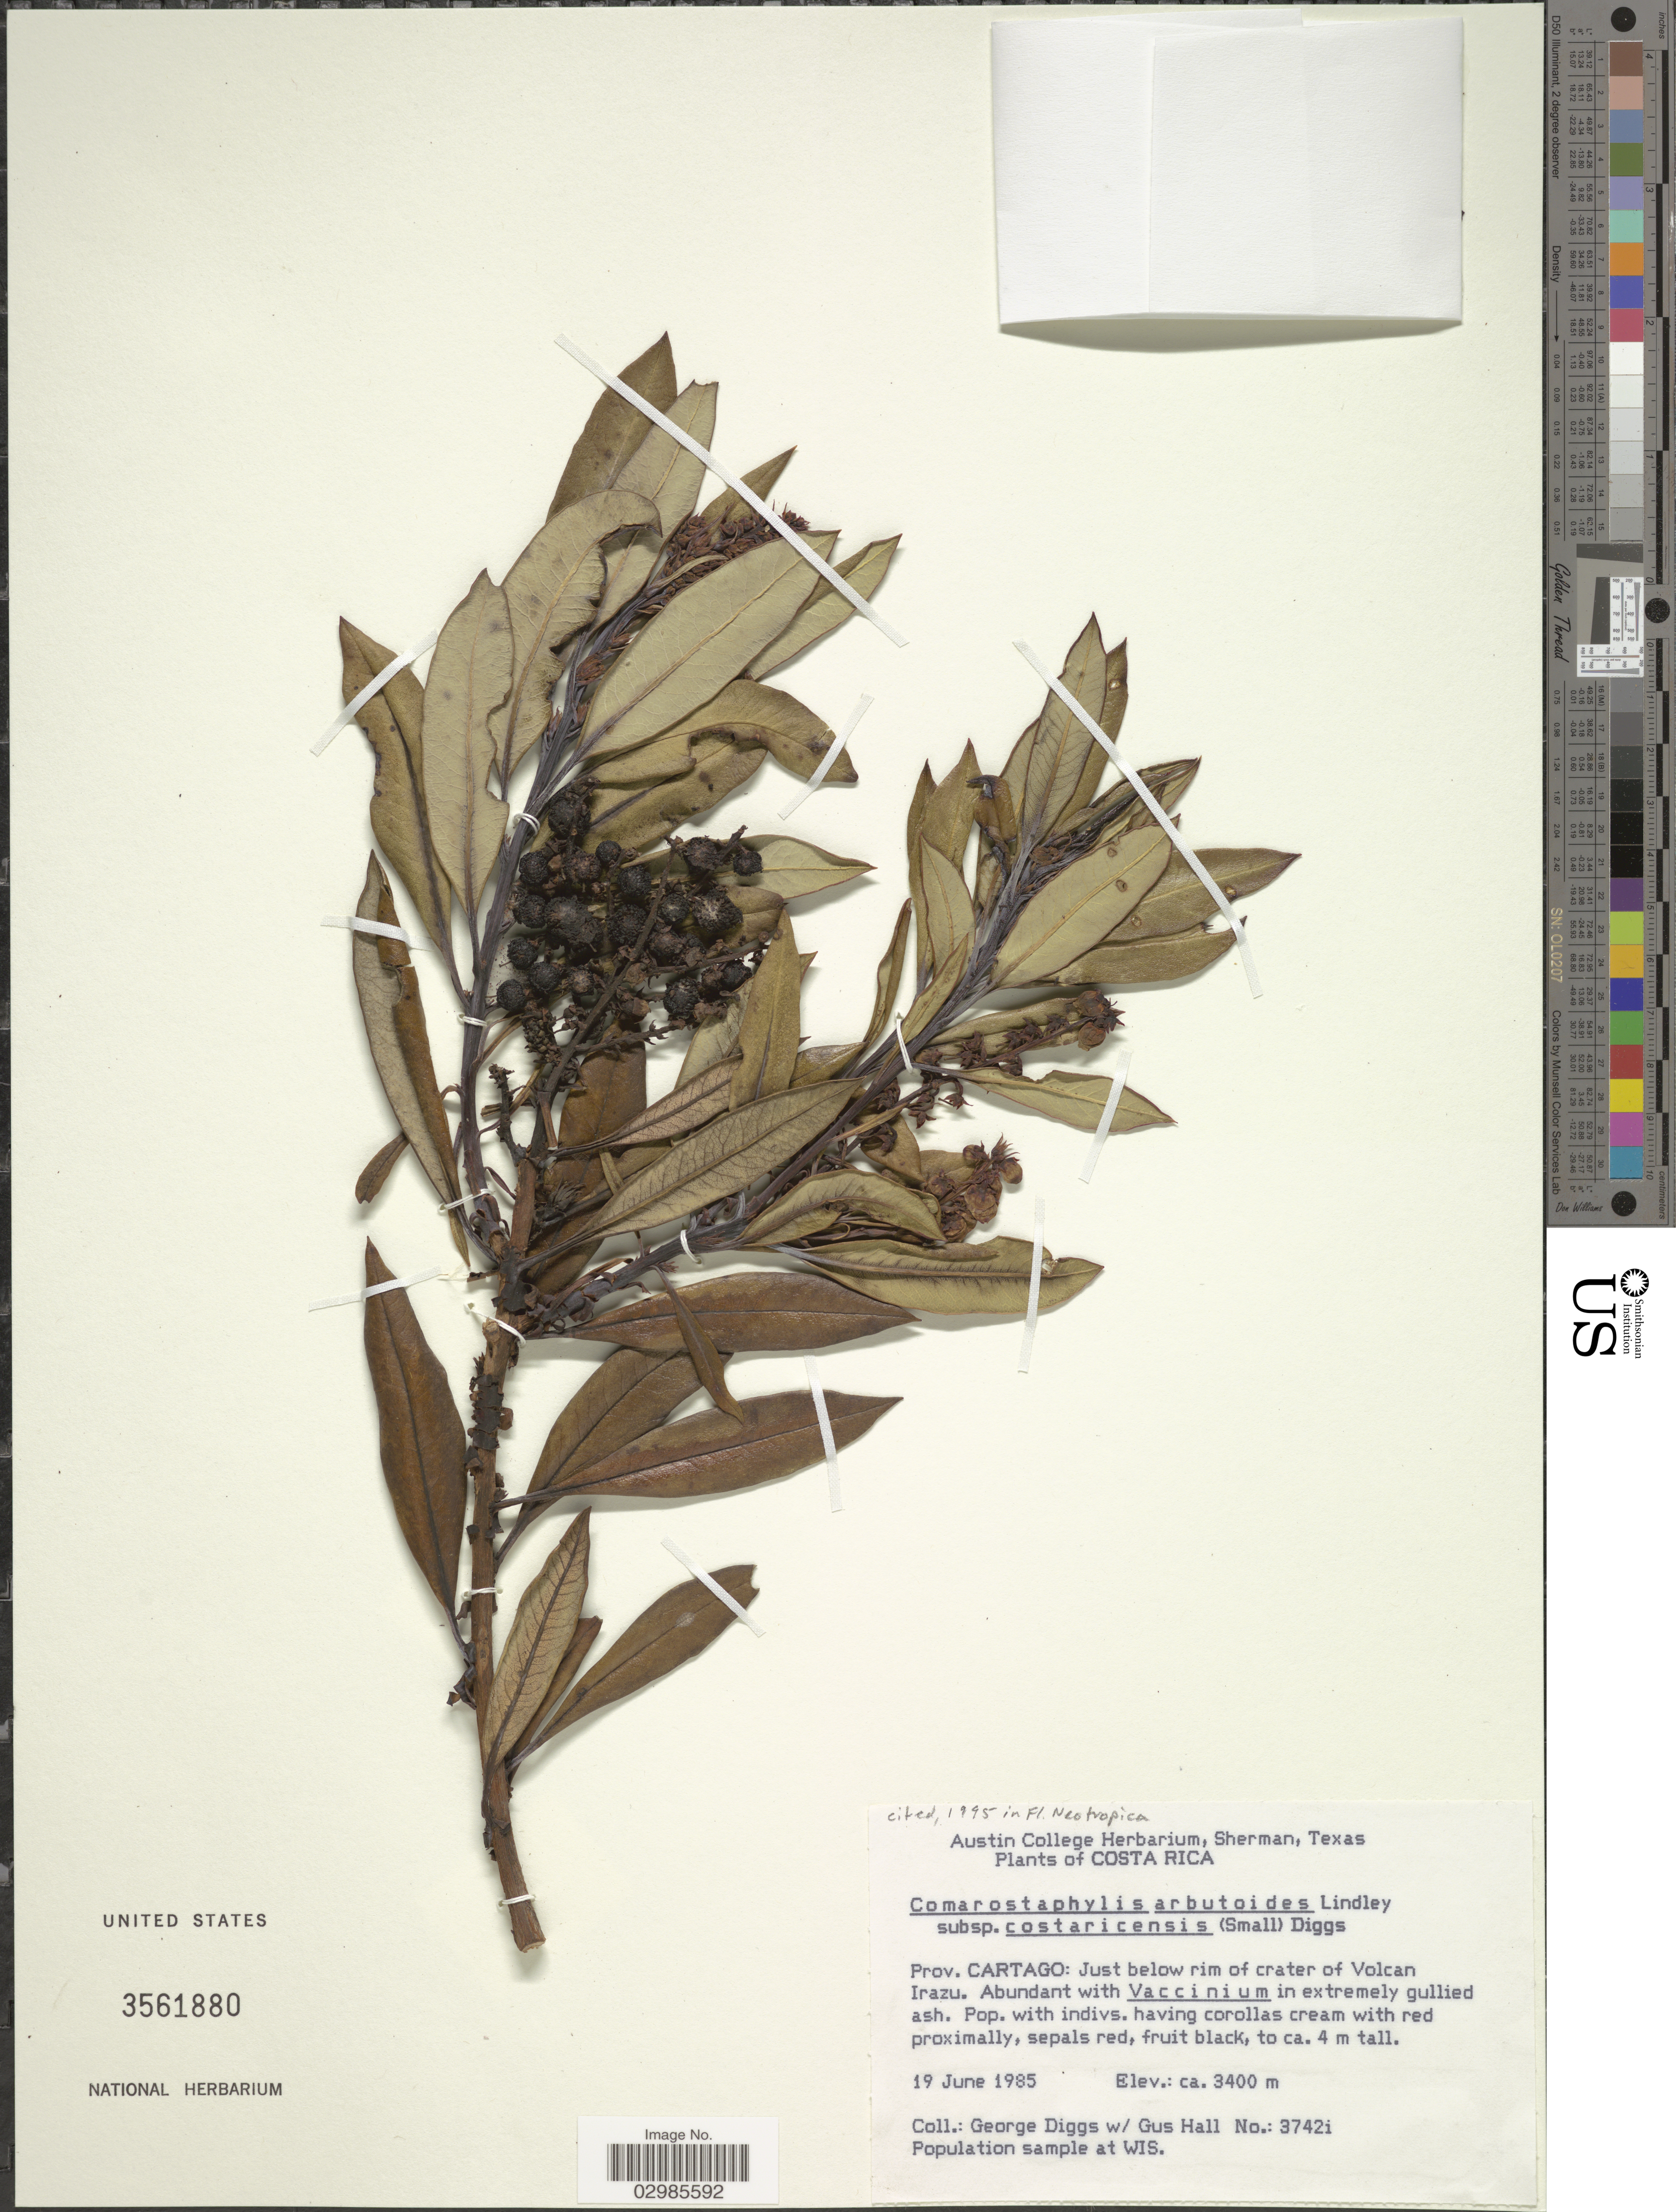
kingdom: Plantae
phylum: Tracheophyta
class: Magnoliopsida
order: Ericales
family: Ericaceae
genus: Comarostaphylis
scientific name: Comarostaphylis arbutoides subsp. arbutoides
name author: Lindl.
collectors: G. Diggs & G. Hall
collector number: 3742i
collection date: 1985-06-19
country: Costa Rica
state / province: Cartago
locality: Prov. Cartago: Just below rim of crater of Volcan Irazu.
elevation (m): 3400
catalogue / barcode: US 3561880